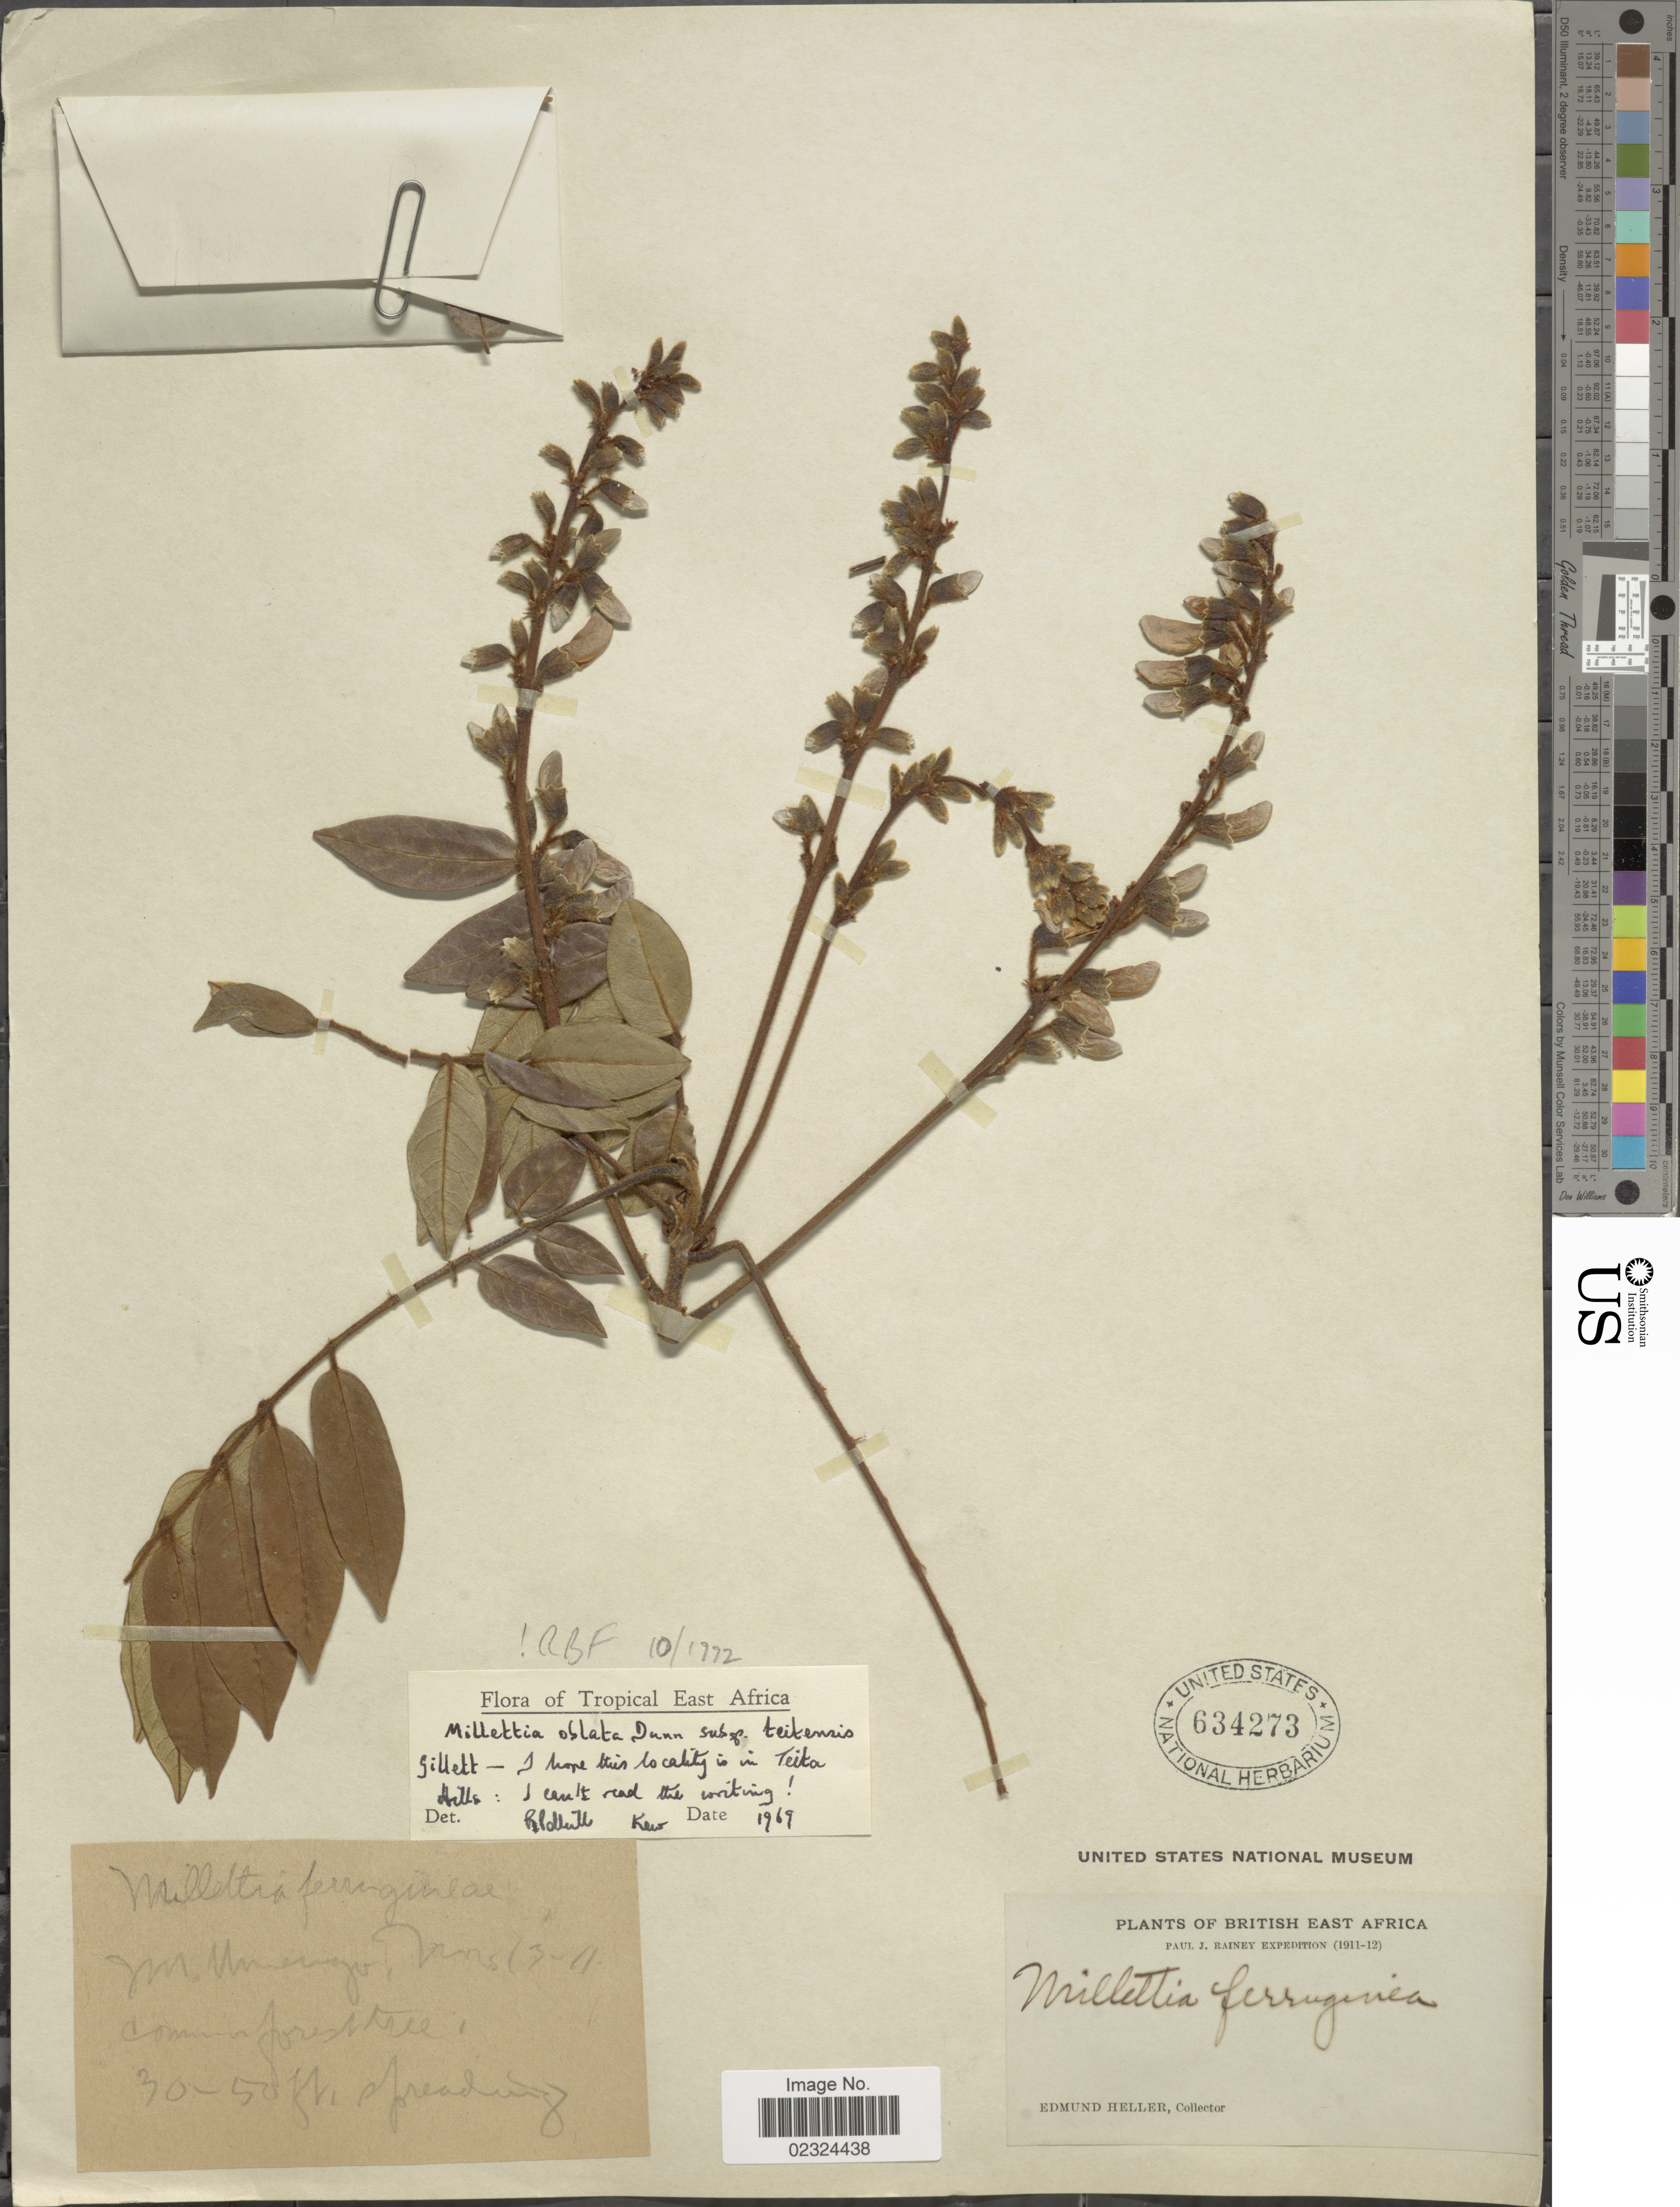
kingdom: Plantae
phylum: Tracheophyta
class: Magnoliopsida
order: Fabales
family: Fabaceae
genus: Millettia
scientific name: Millettia oblata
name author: Dunn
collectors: E. Heller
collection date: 1911/1912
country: Kenya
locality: British East Africa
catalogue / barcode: US 634273